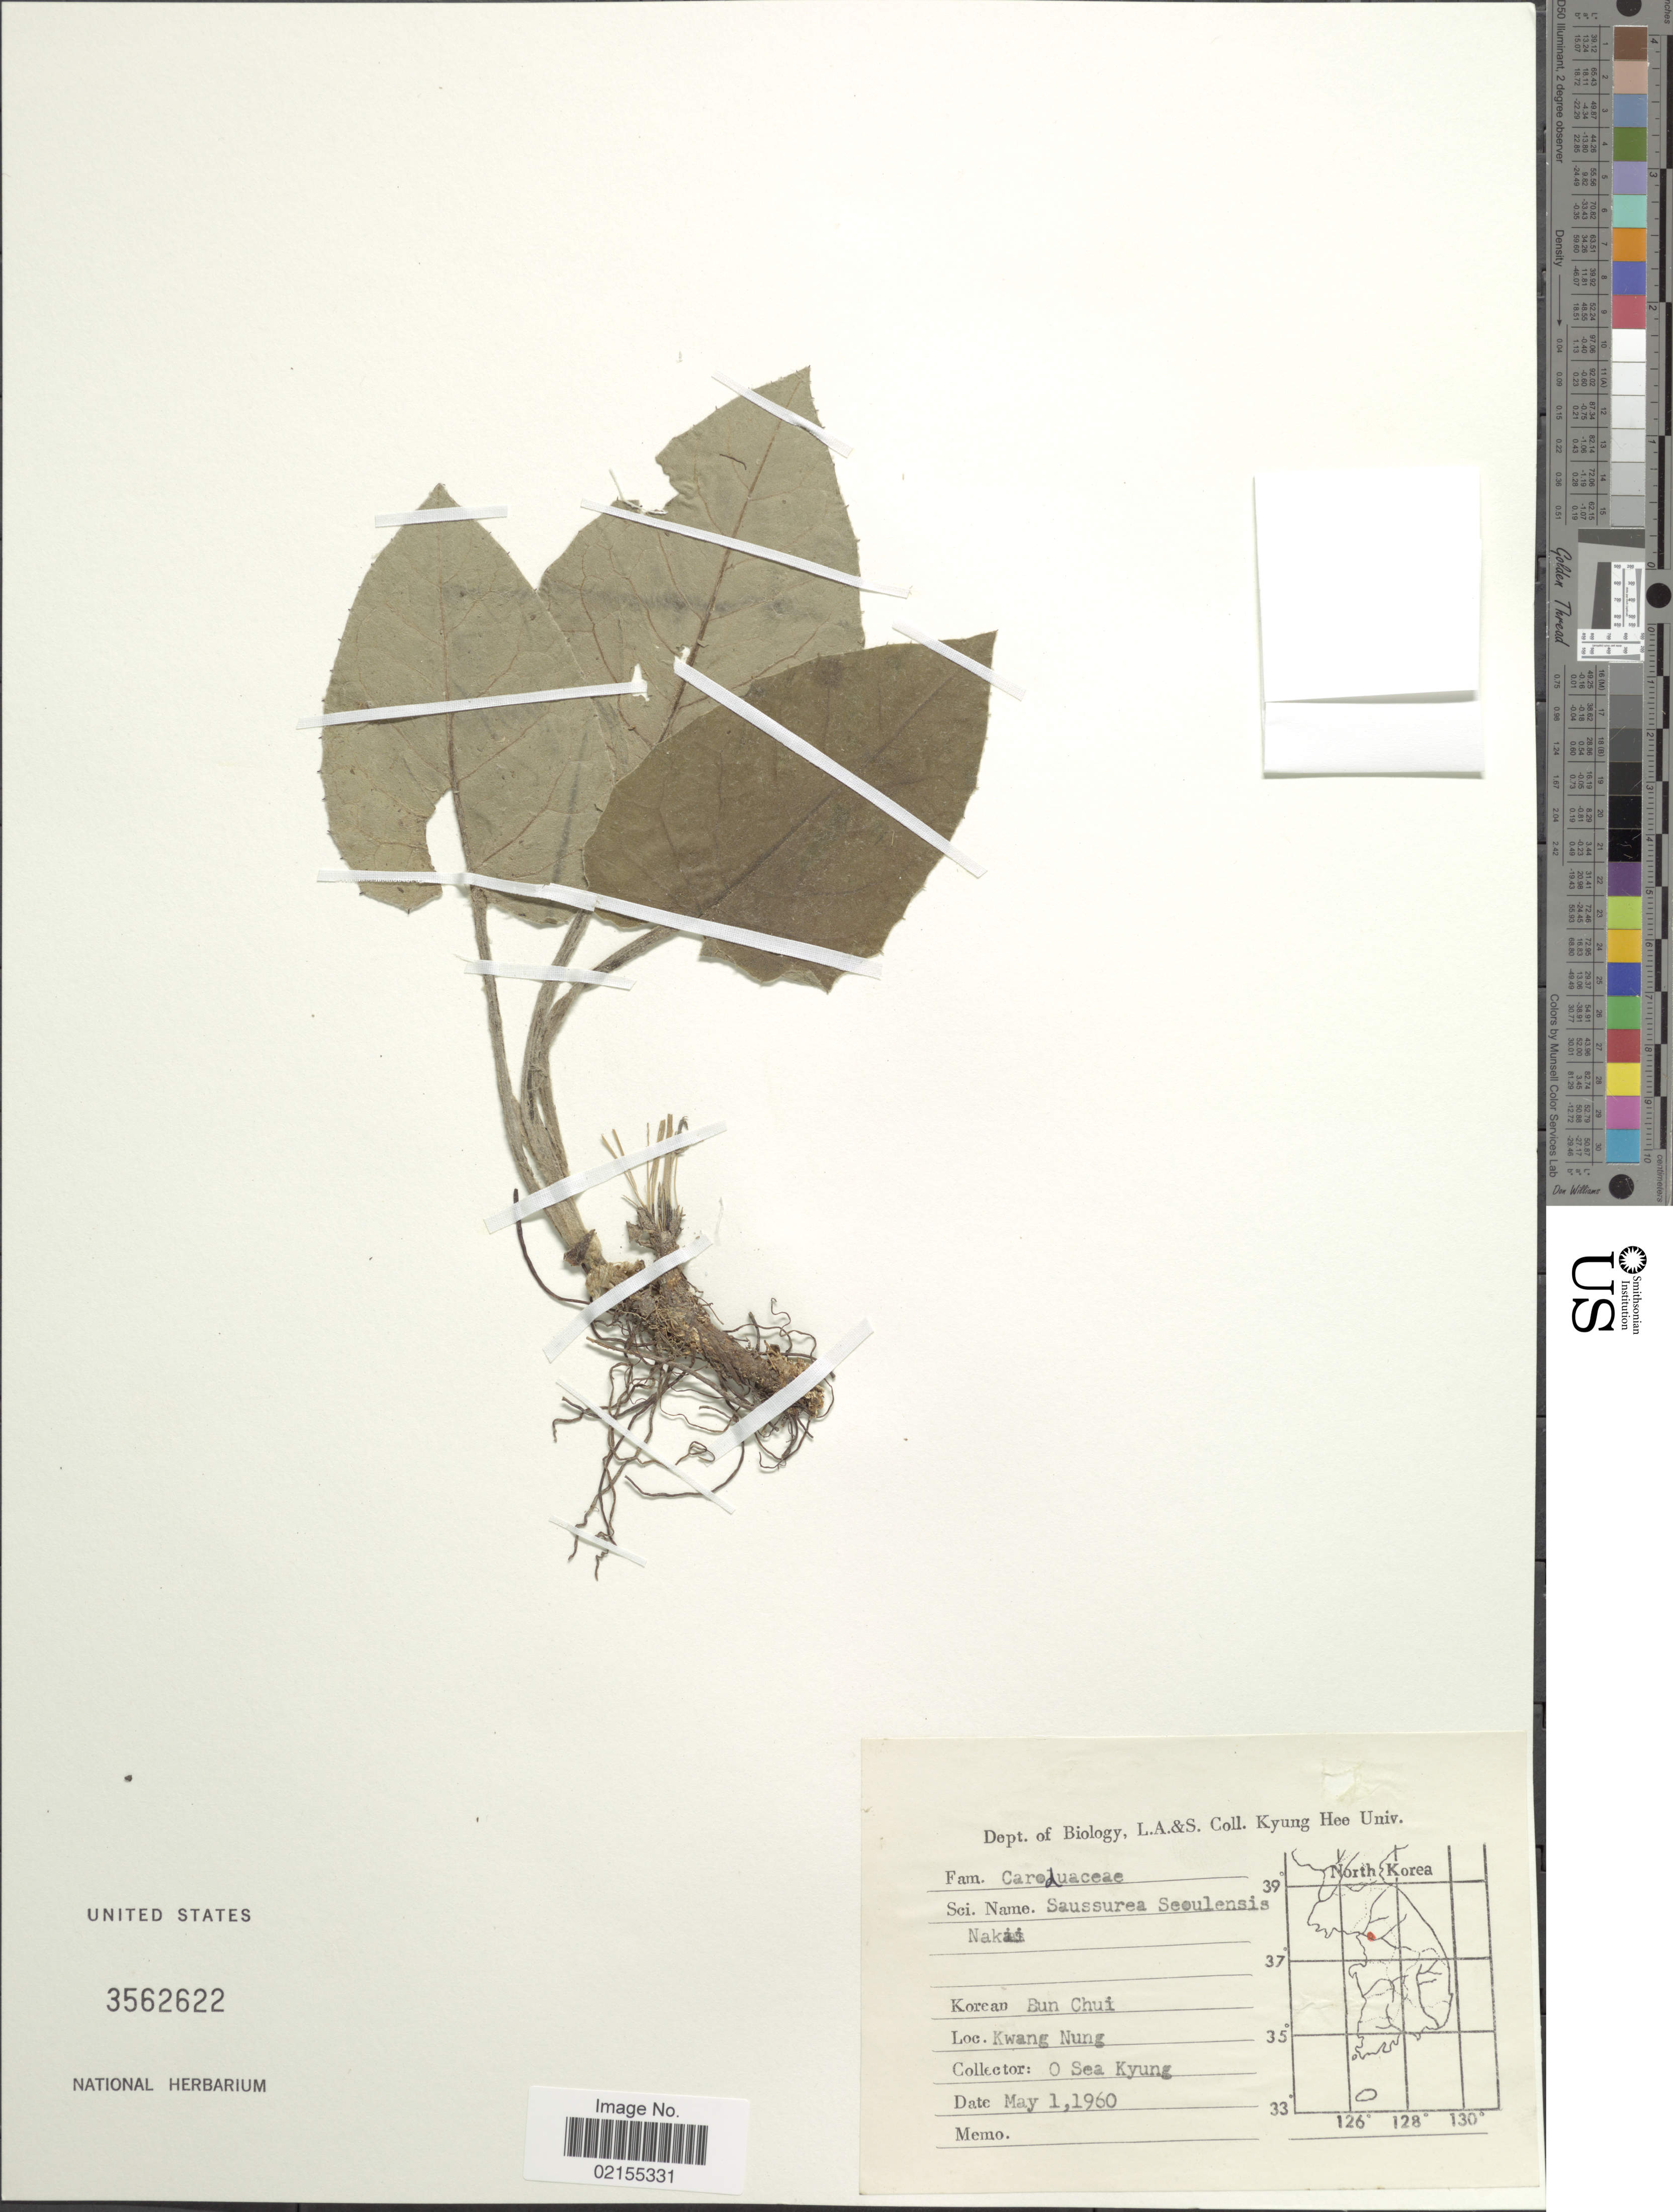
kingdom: Plantae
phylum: Tracheophyta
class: Magnoliopsida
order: Asterales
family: Asteraceae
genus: Saussurea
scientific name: Saussurea seoulensis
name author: Nakai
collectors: O. Kyung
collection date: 1960-05-01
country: South Korea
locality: Kwang Nung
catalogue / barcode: US 3562622